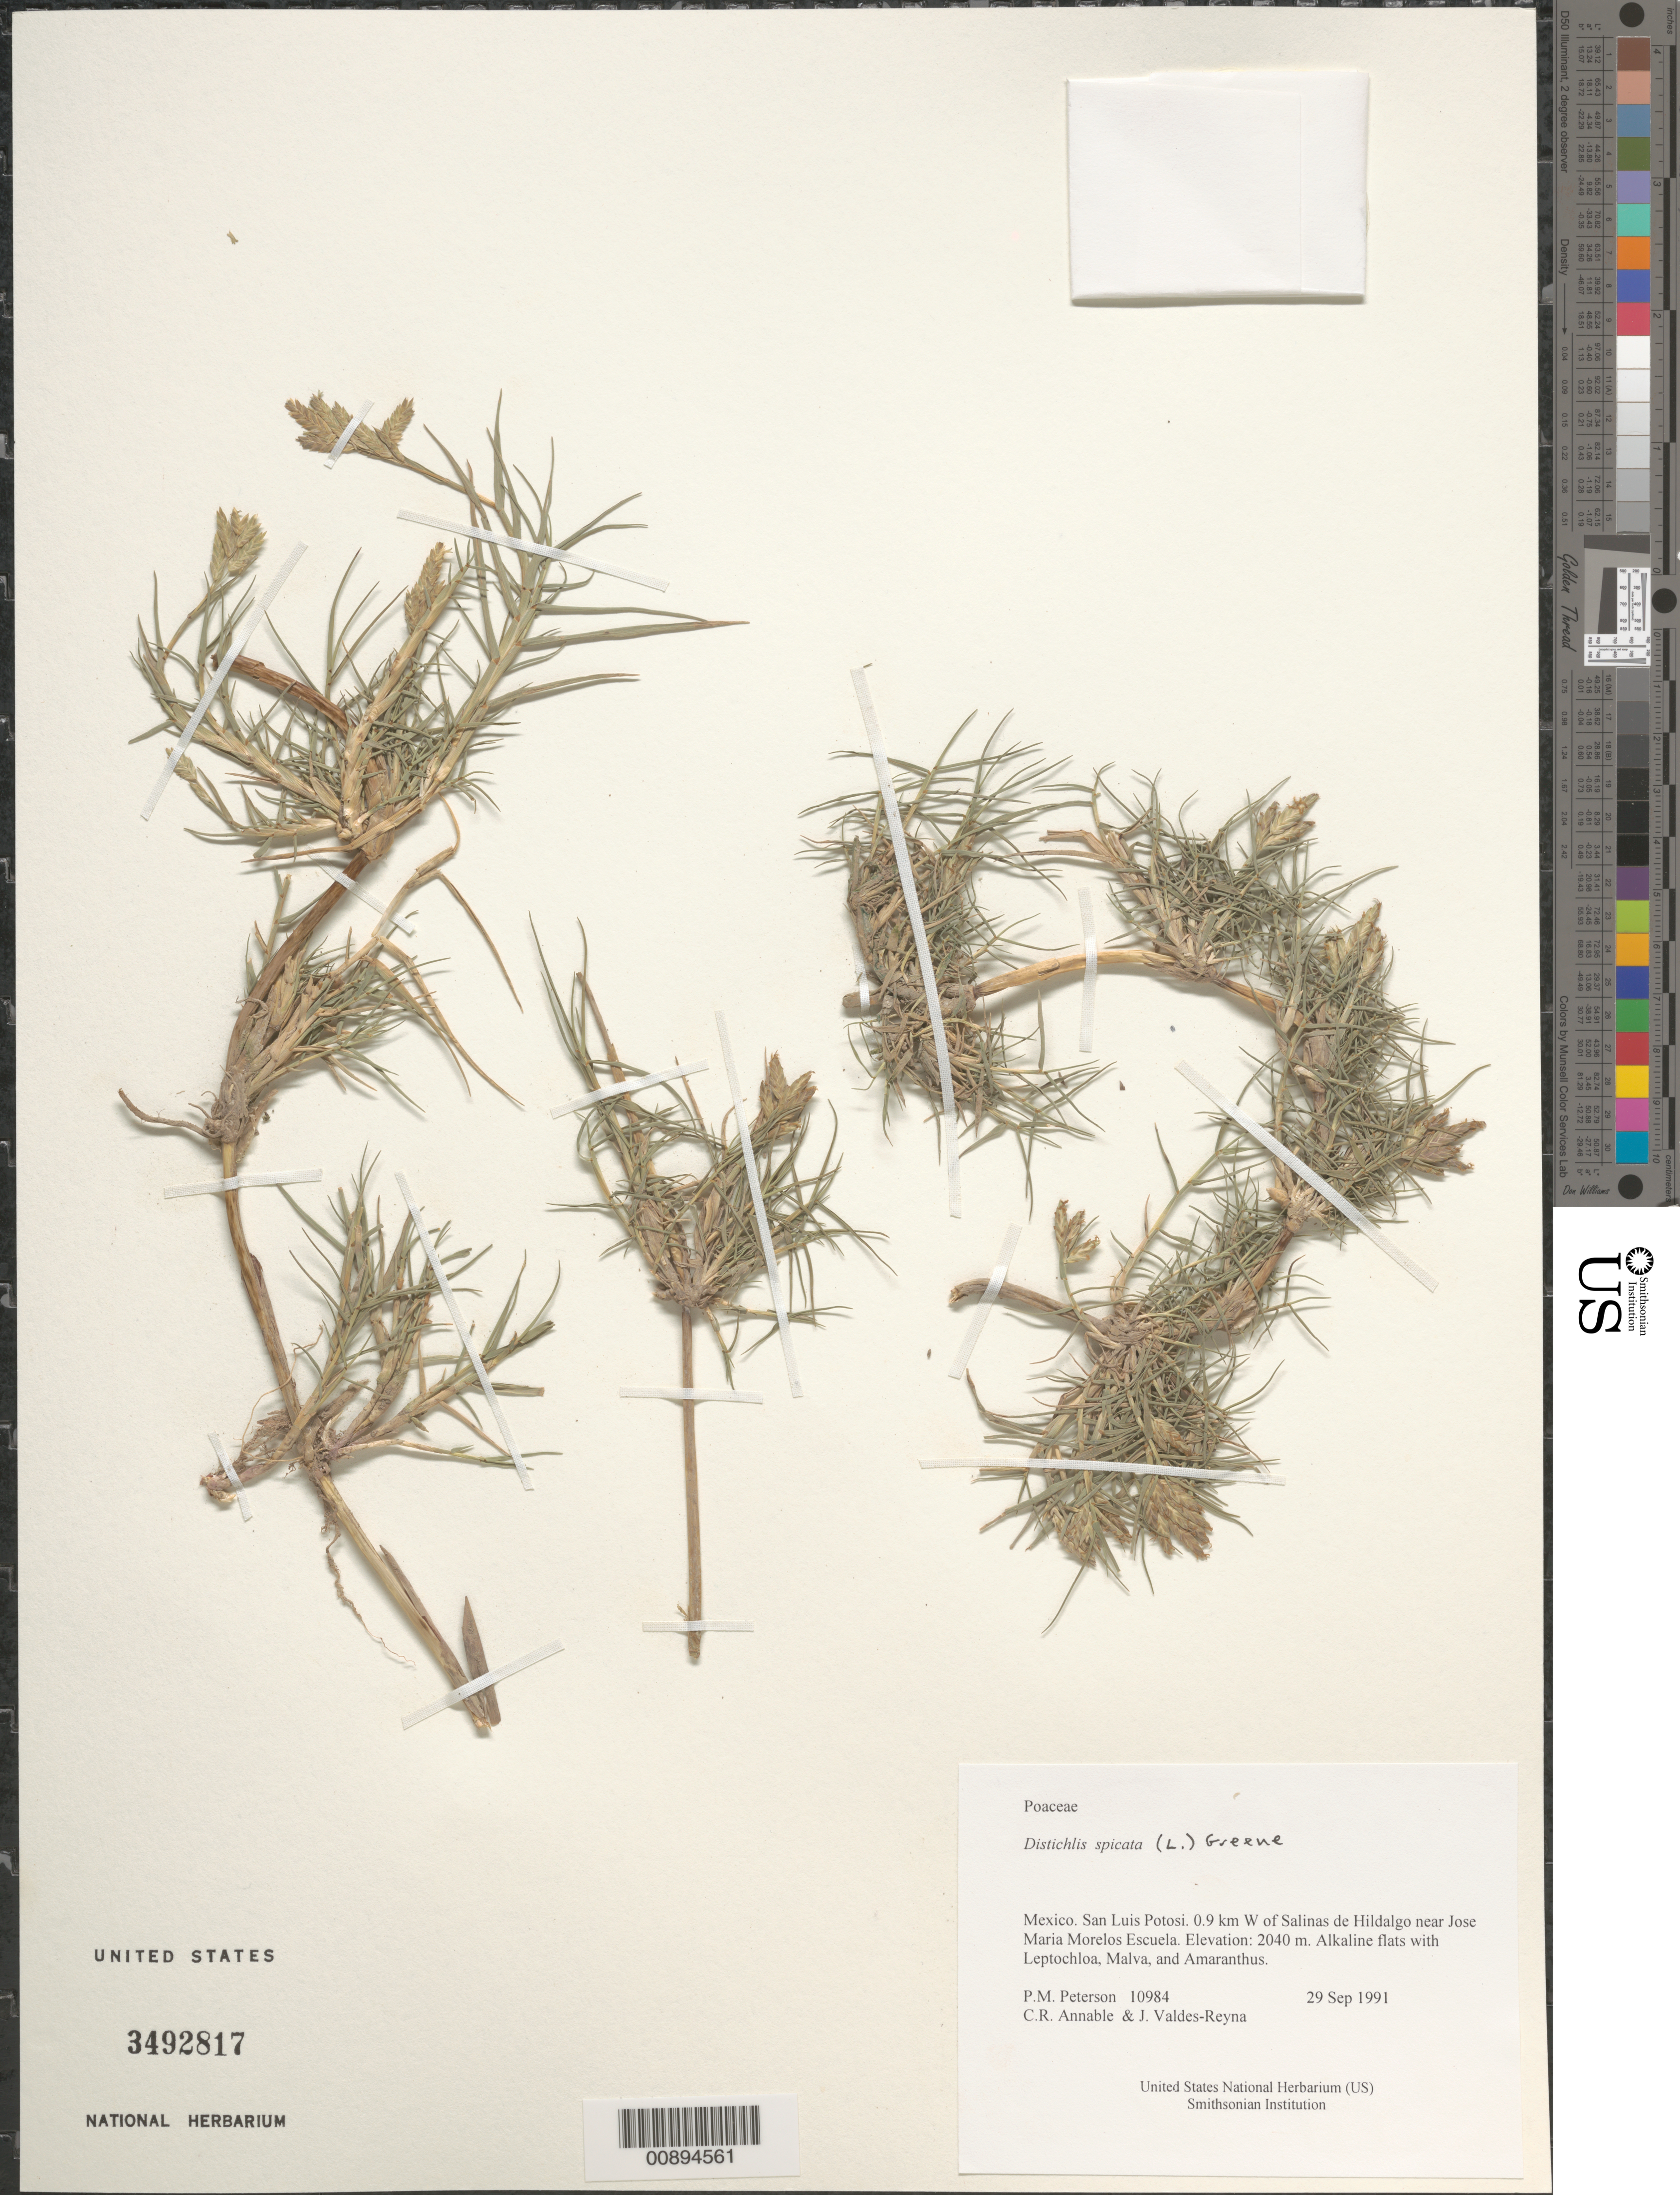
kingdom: Plantae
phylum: Tracheophyta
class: Liliopsida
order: Poales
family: Poaceae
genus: Distichlis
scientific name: Distichlis spicata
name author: (L.) Greene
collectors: P. M. Peterson, C. R. Annable & J. Valdés-Reyna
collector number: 10984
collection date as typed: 29 Sep 1991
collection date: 1991-09-29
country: Mexico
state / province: San Luis Potosi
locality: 0.9 km W of Salinas de Hildalgo near Jose Maria Morelos Escuela.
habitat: Alkaline flats with Leptochloa, Malva, and Amaranthus.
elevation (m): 2040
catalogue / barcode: US 3492817